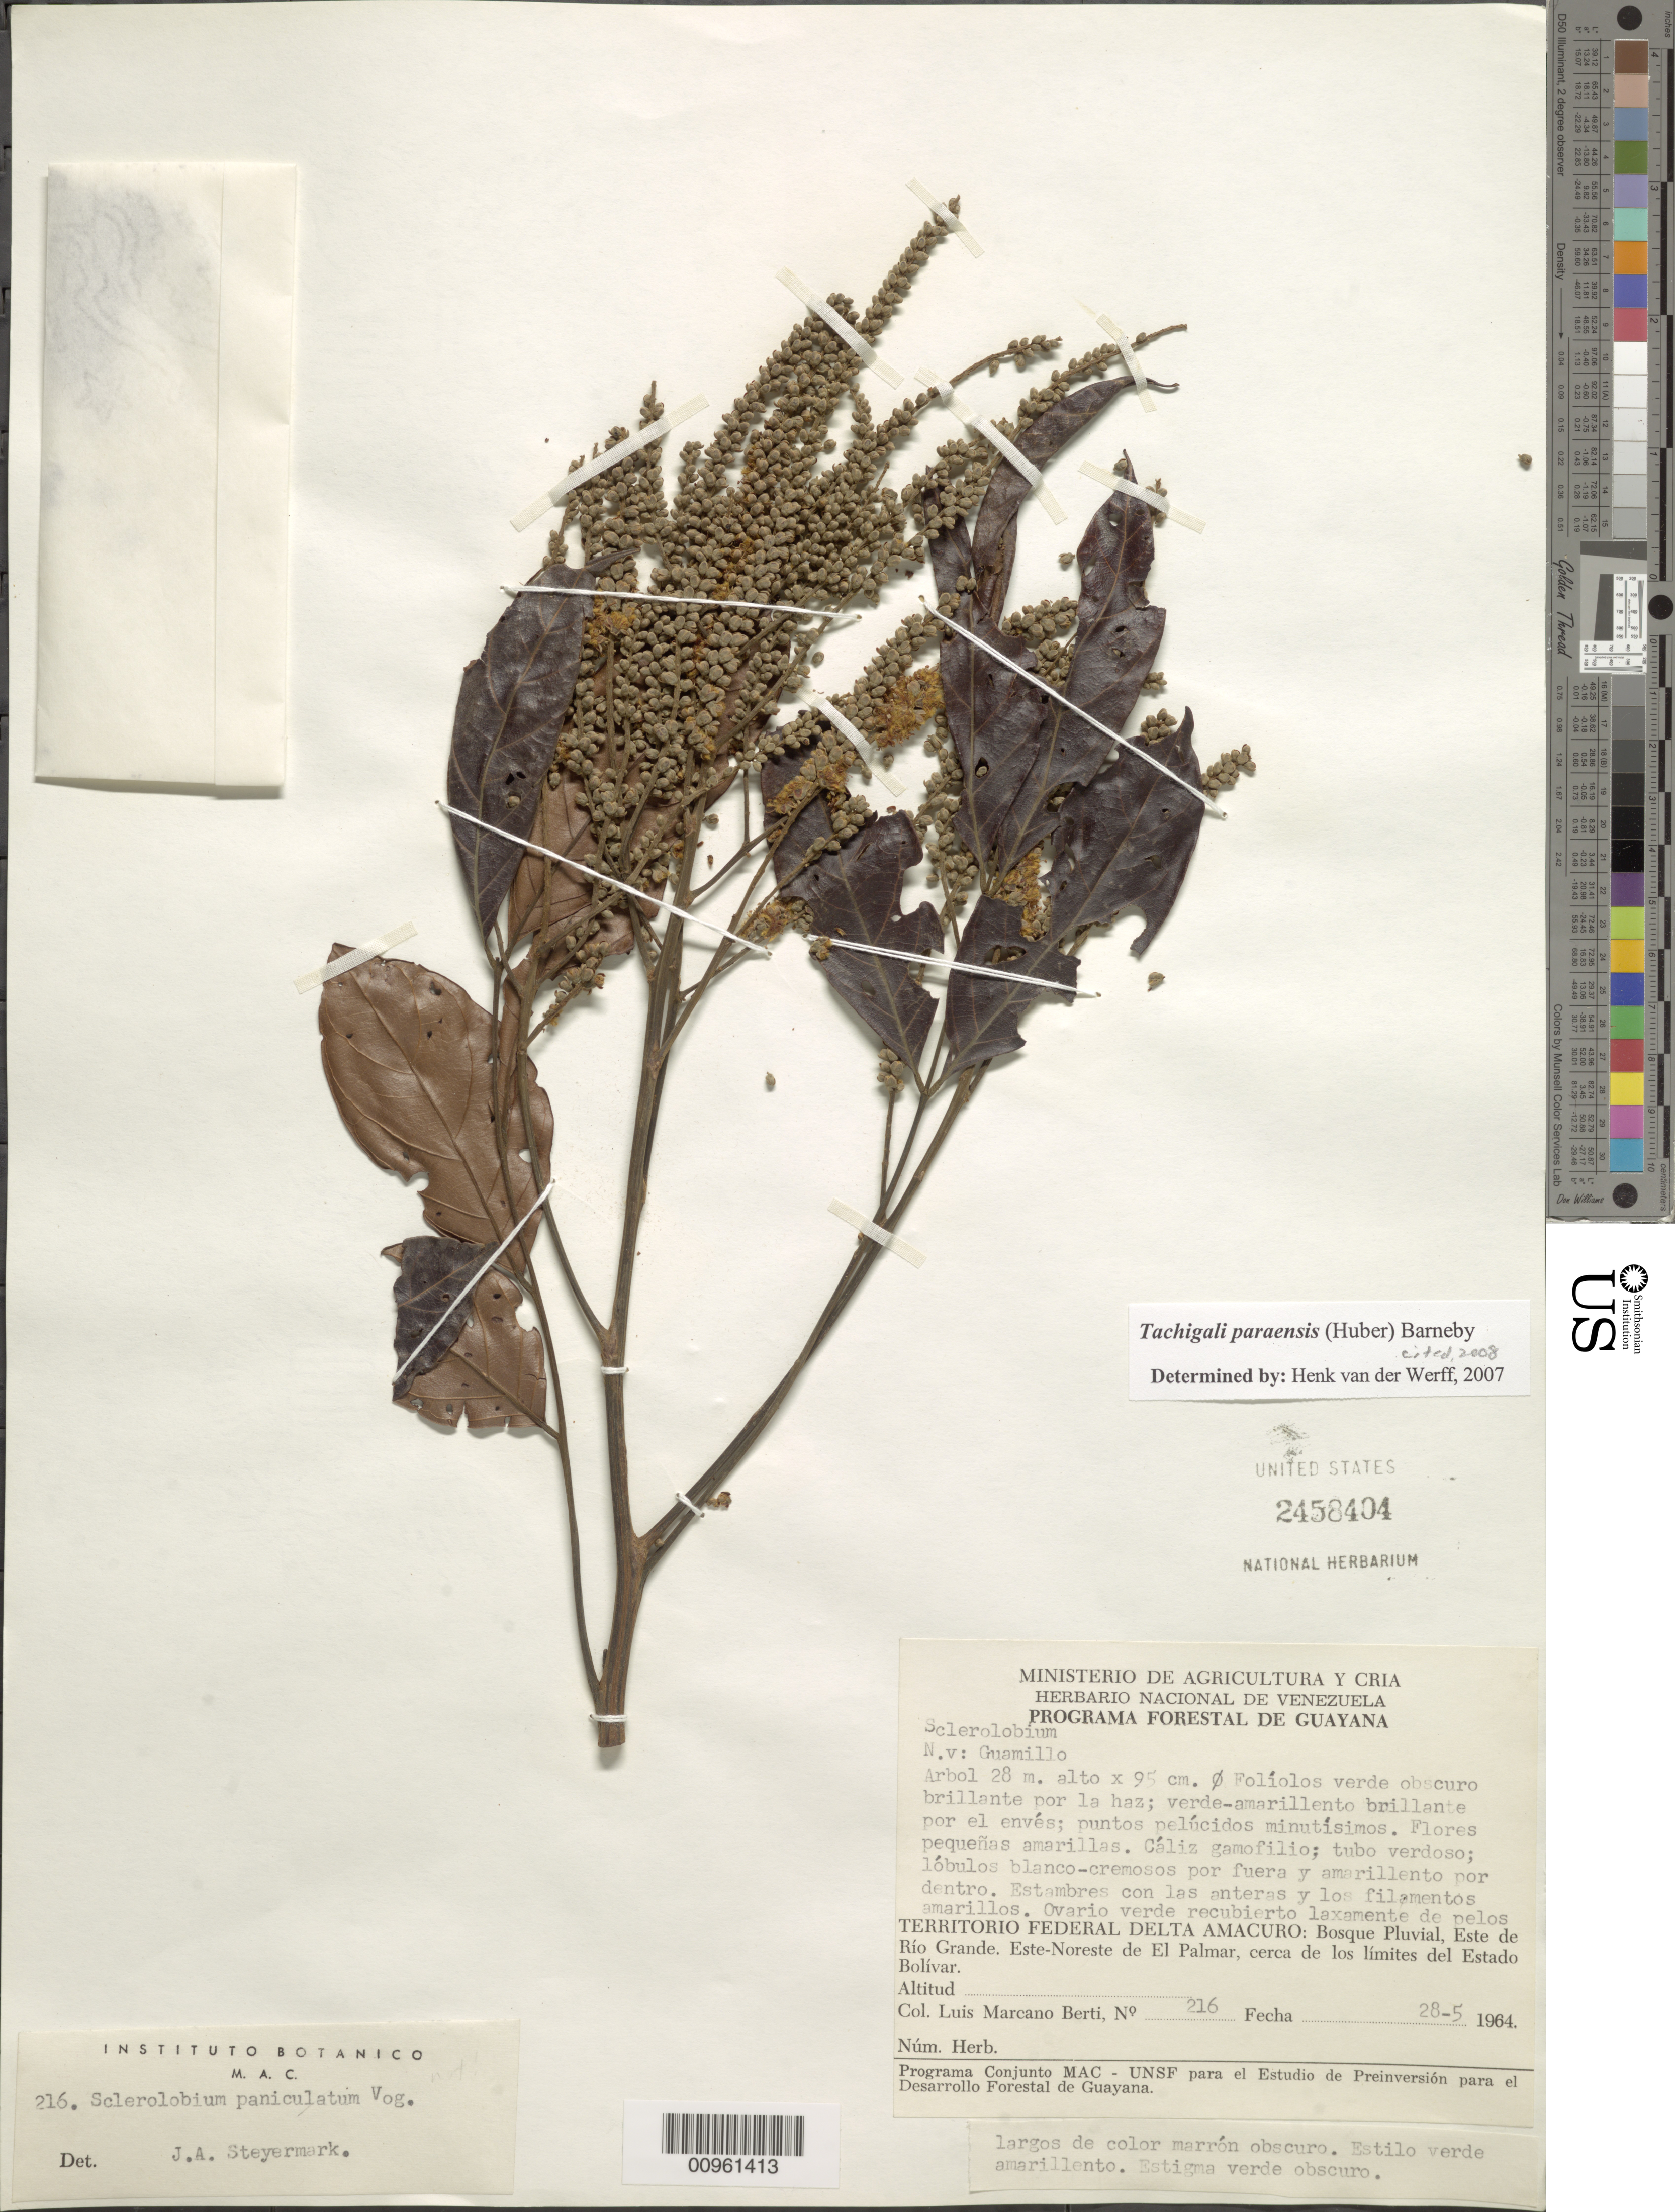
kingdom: Plantae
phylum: Tracheophyta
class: Magnoliopsida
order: Fabales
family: Fabaceae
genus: Tachigali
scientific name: Tachigali paraensis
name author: (Huber) Barneby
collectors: L. Marcano-Berti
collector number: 216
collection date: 1964-05-28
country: Venezuela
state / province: Delta Amacuro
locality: Bosque Pluvial, Este de Rio Grande, Este-Noreste de El Palmar, cerca de los limites del Estado Bolivar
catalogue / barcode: US 2458404